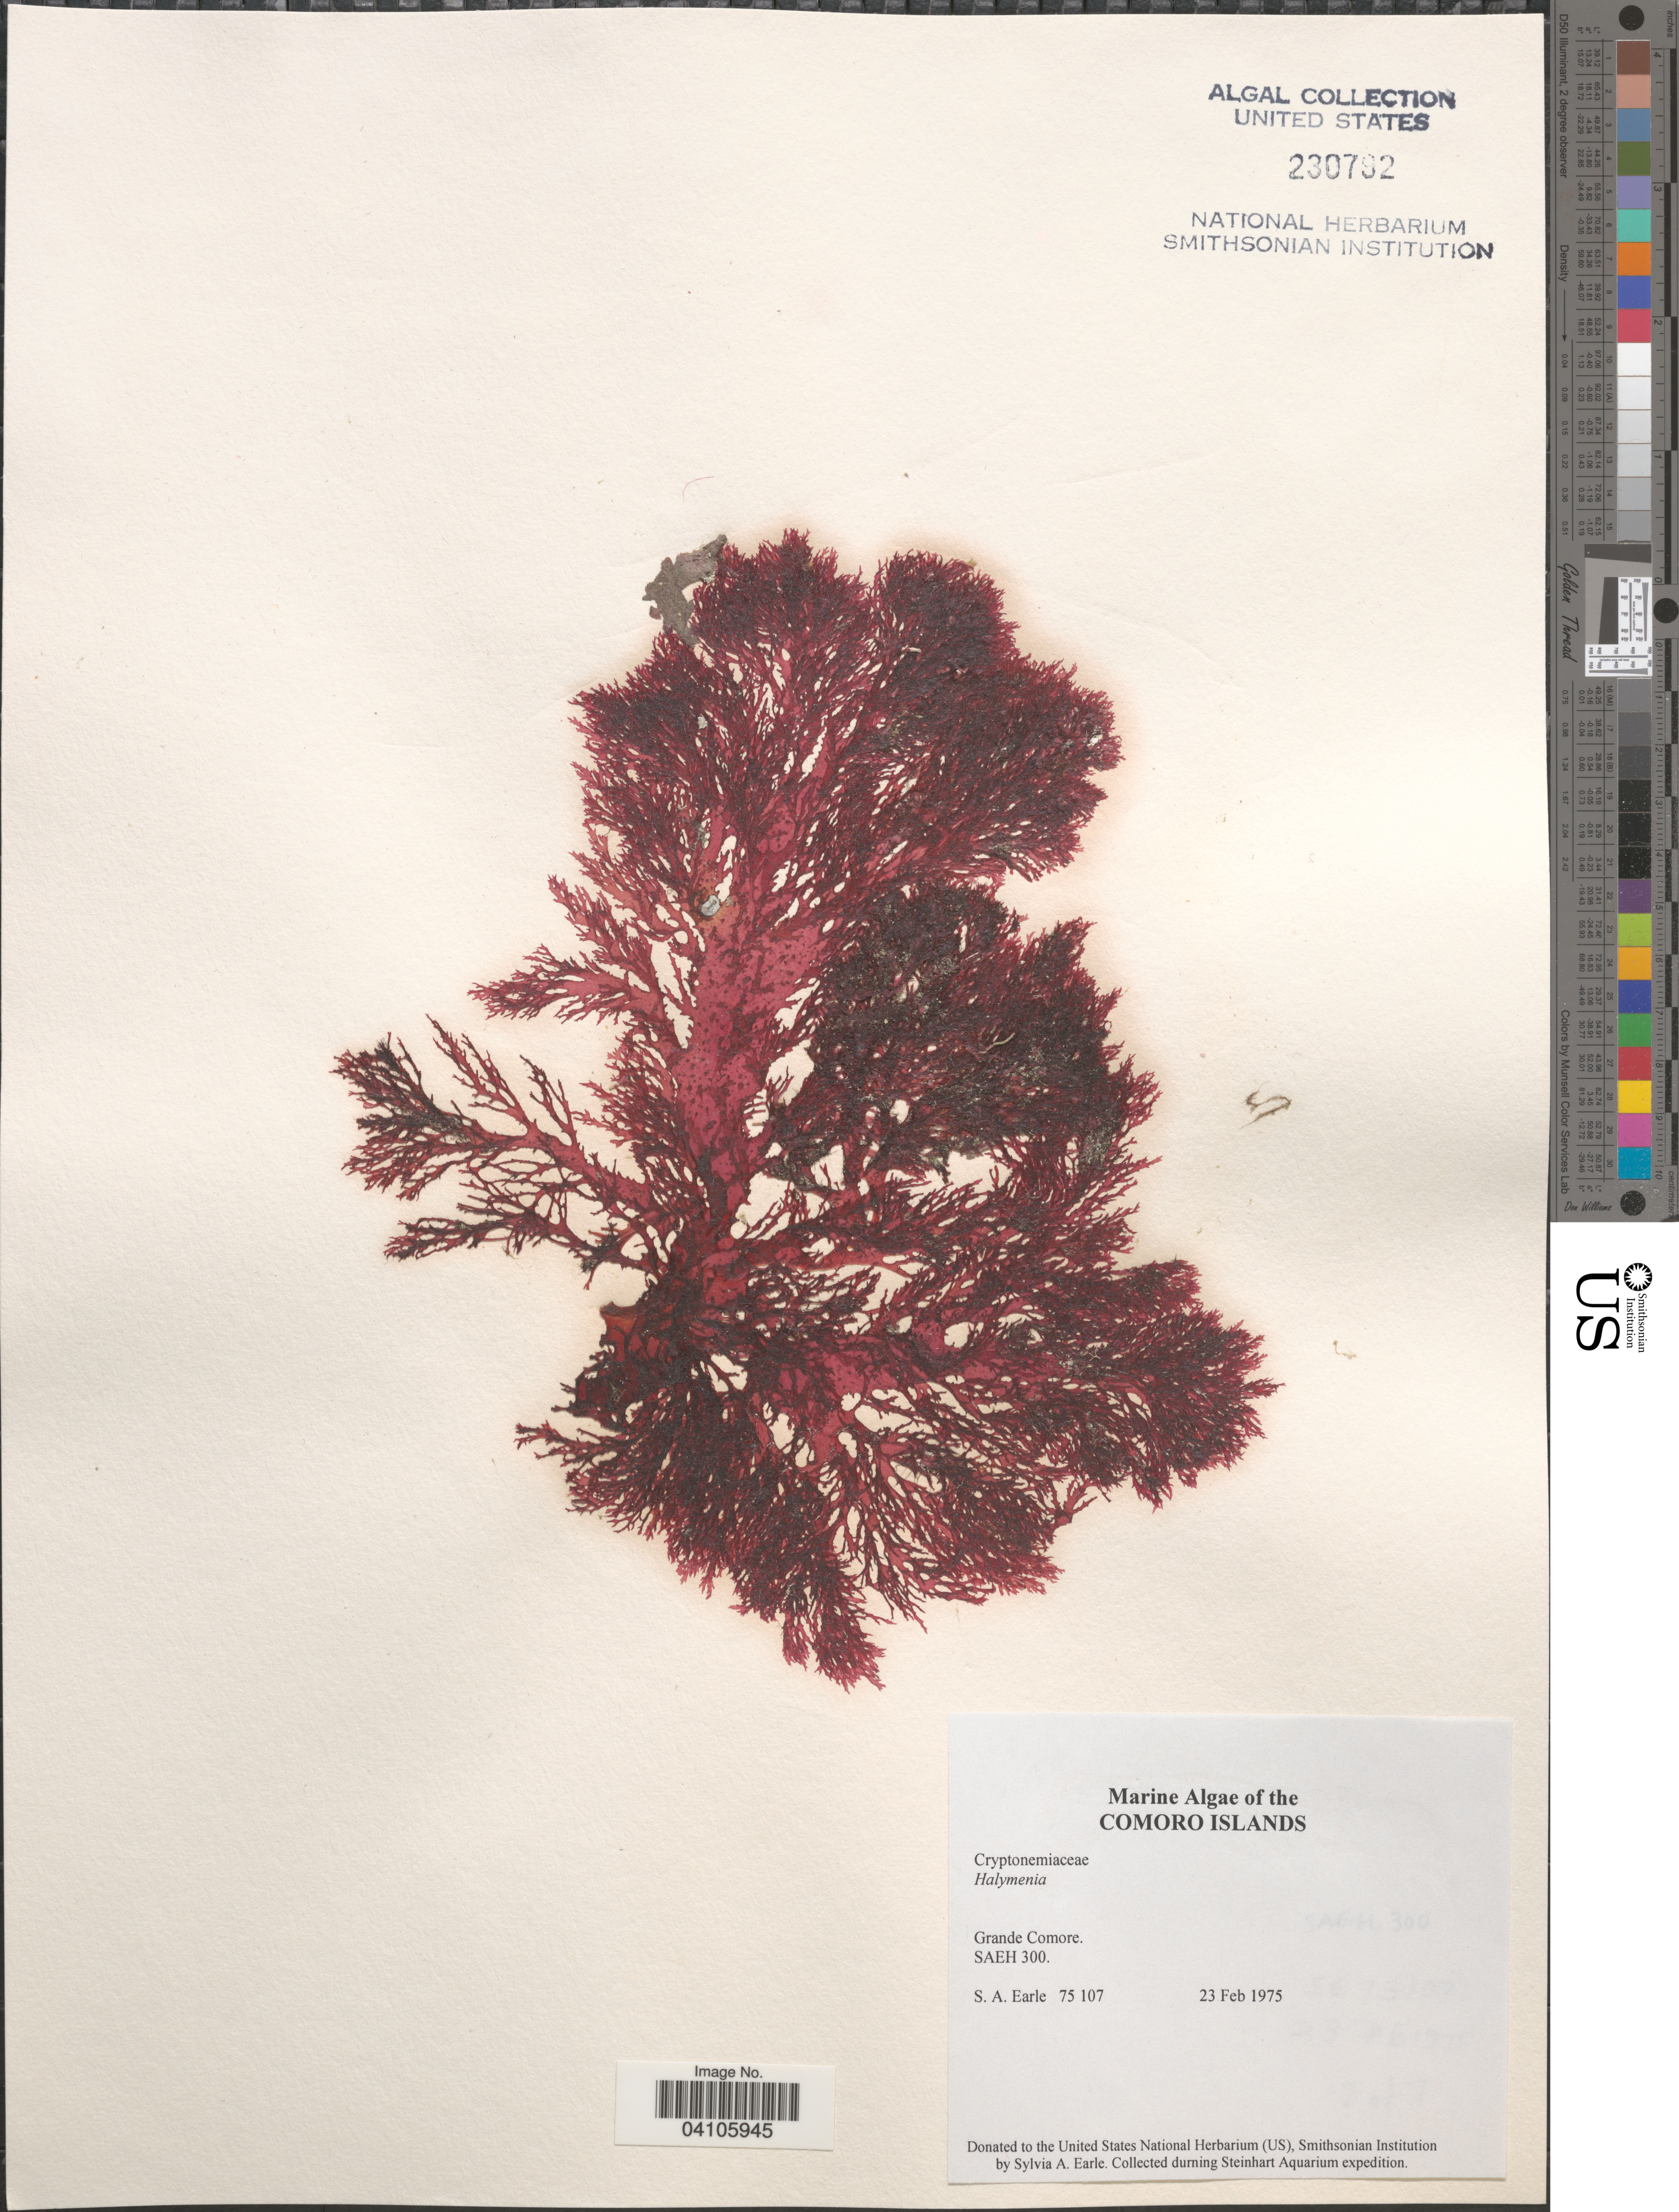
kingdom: Plantae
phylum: Rhodophyta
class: Florideophyceae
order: Halymeniales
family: Halymeniaceae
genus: Halymenia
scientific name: Halymenia sp.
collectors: S. A. Earle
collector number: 75107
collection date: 1975-02-23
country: Comoros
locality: Grande Comore. Steinhart Aquarium expedition.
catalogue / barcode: US 230792